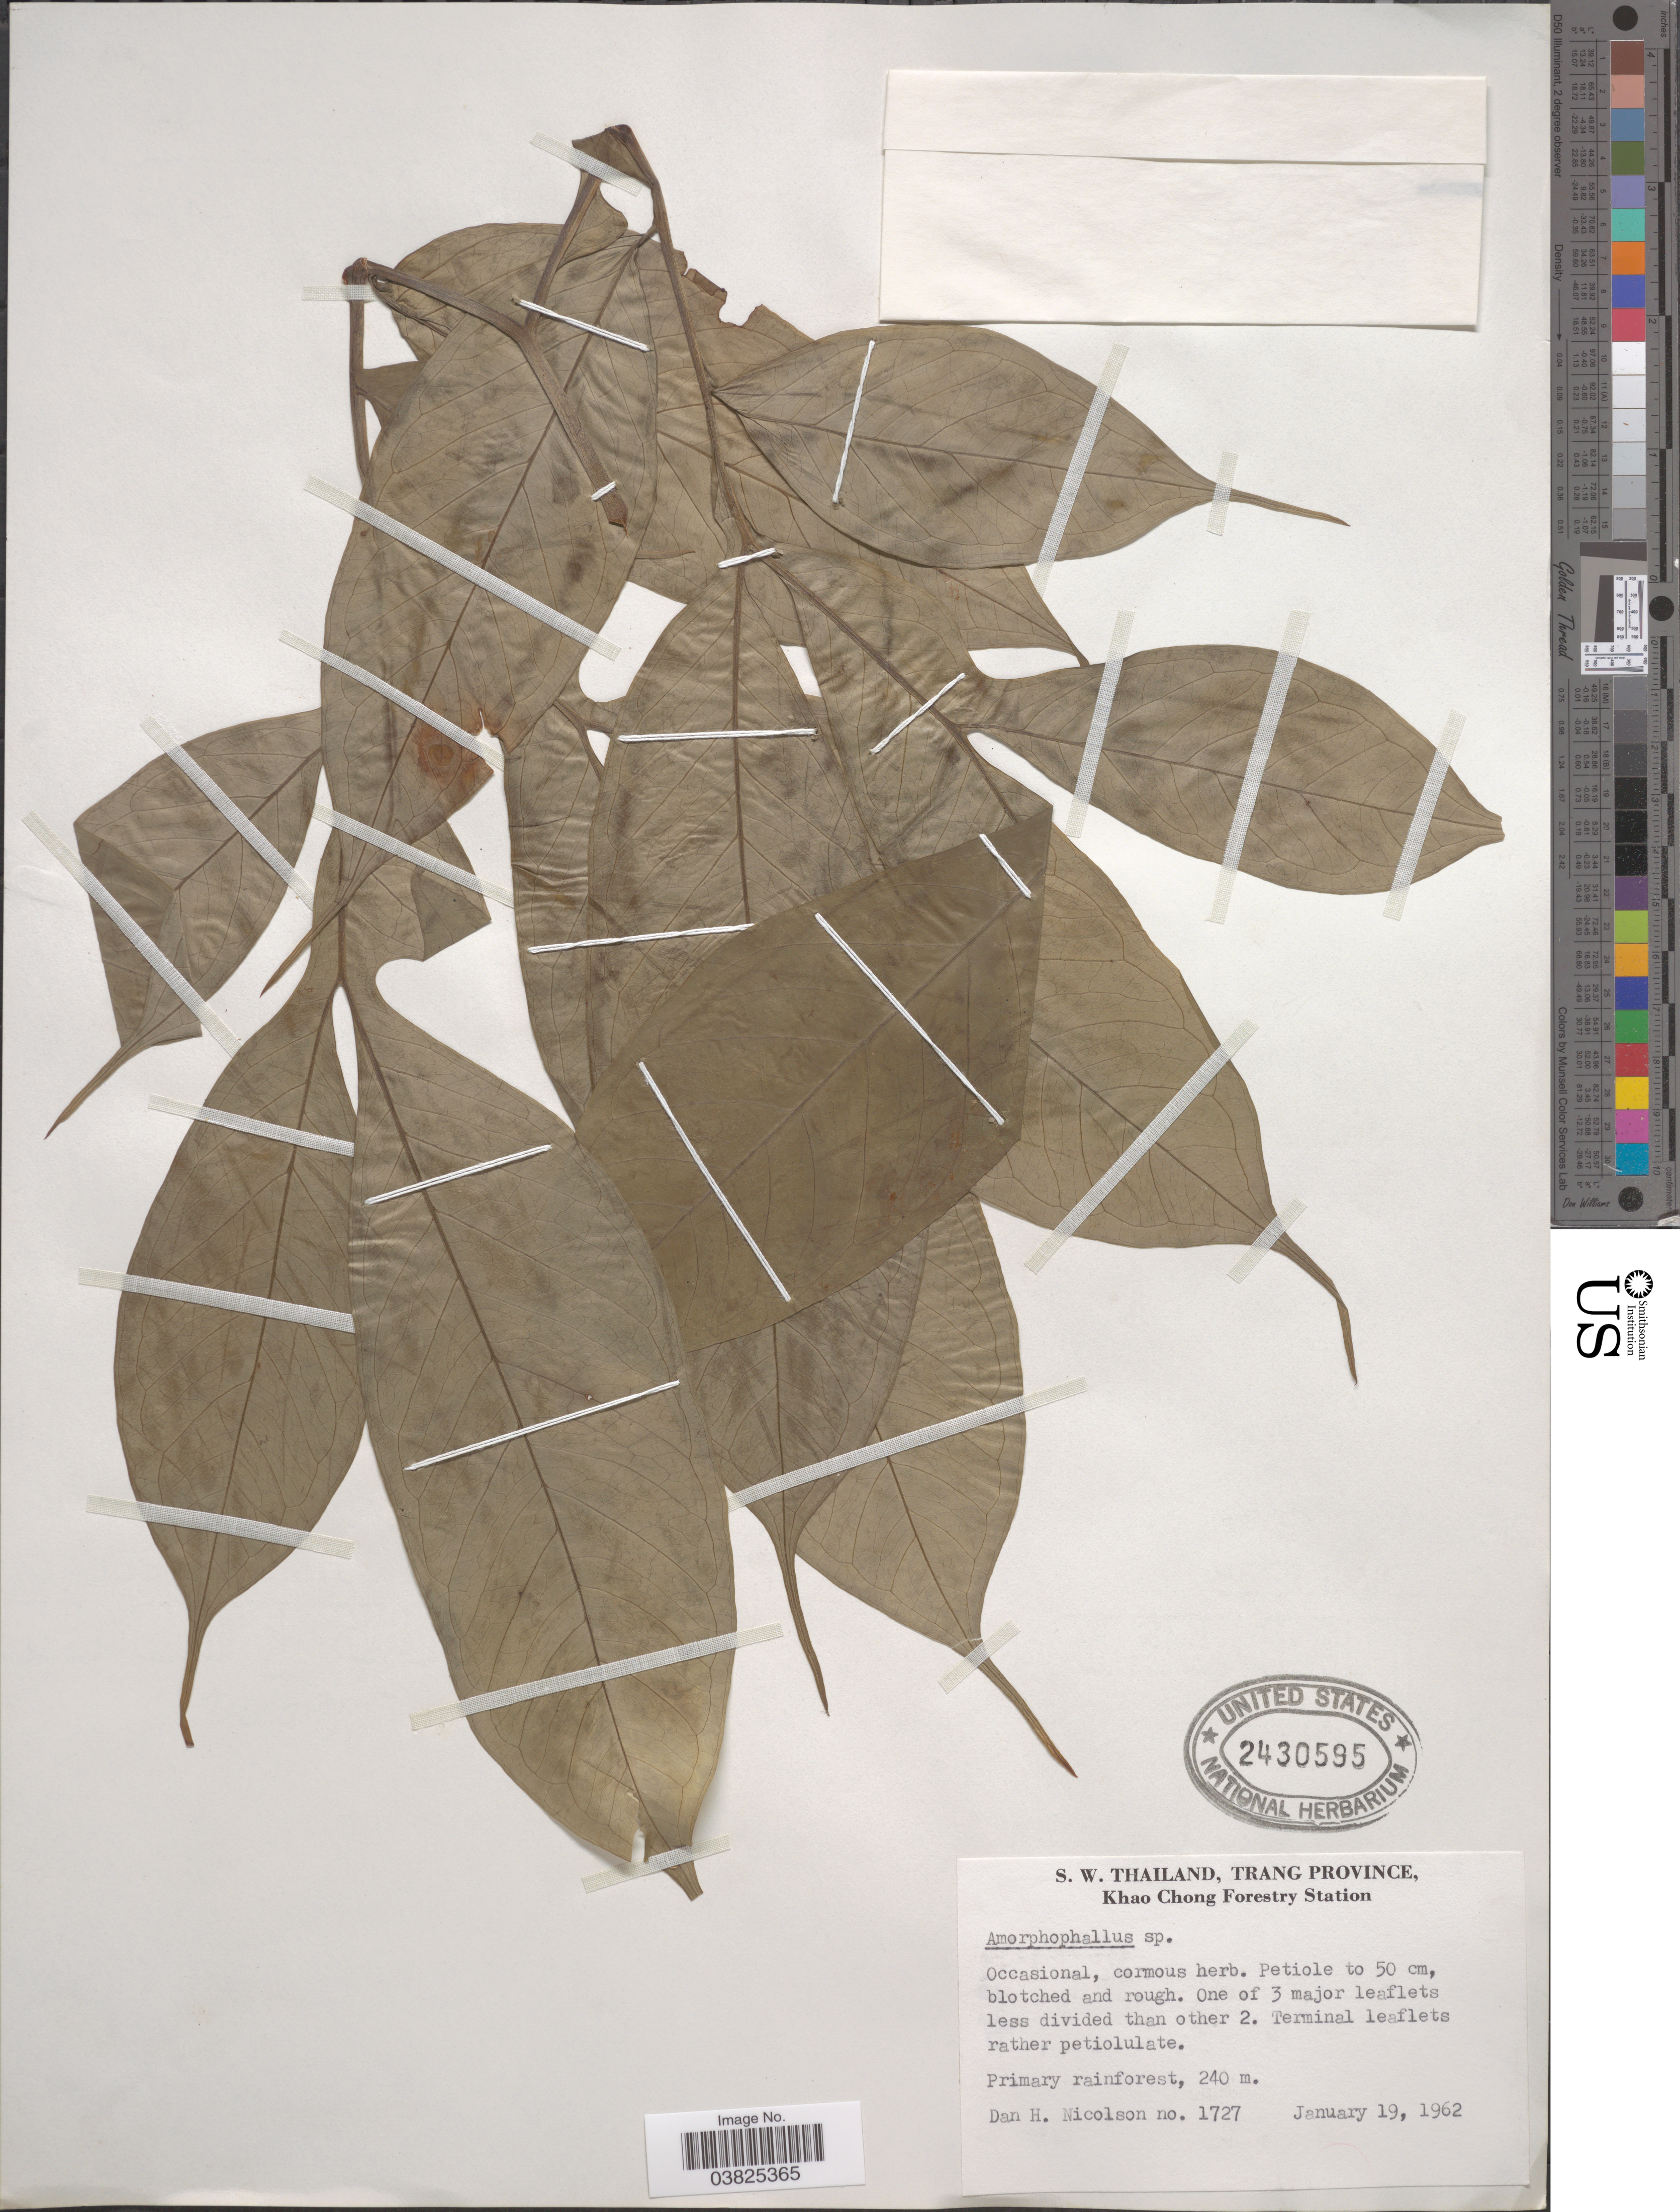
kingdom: Plantae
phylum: Tracheophyta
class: Liliopsida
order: Alismatales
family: Araceae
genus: Amorphophallus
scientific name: Amorphophallus sp.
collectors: D. H. Nicolson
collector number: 1727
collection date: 1962-01-19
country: Thailand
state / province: Trang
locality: S. W. Thailand. Khao Chong Forestry Station.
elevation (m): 240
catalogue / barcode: US 2430595